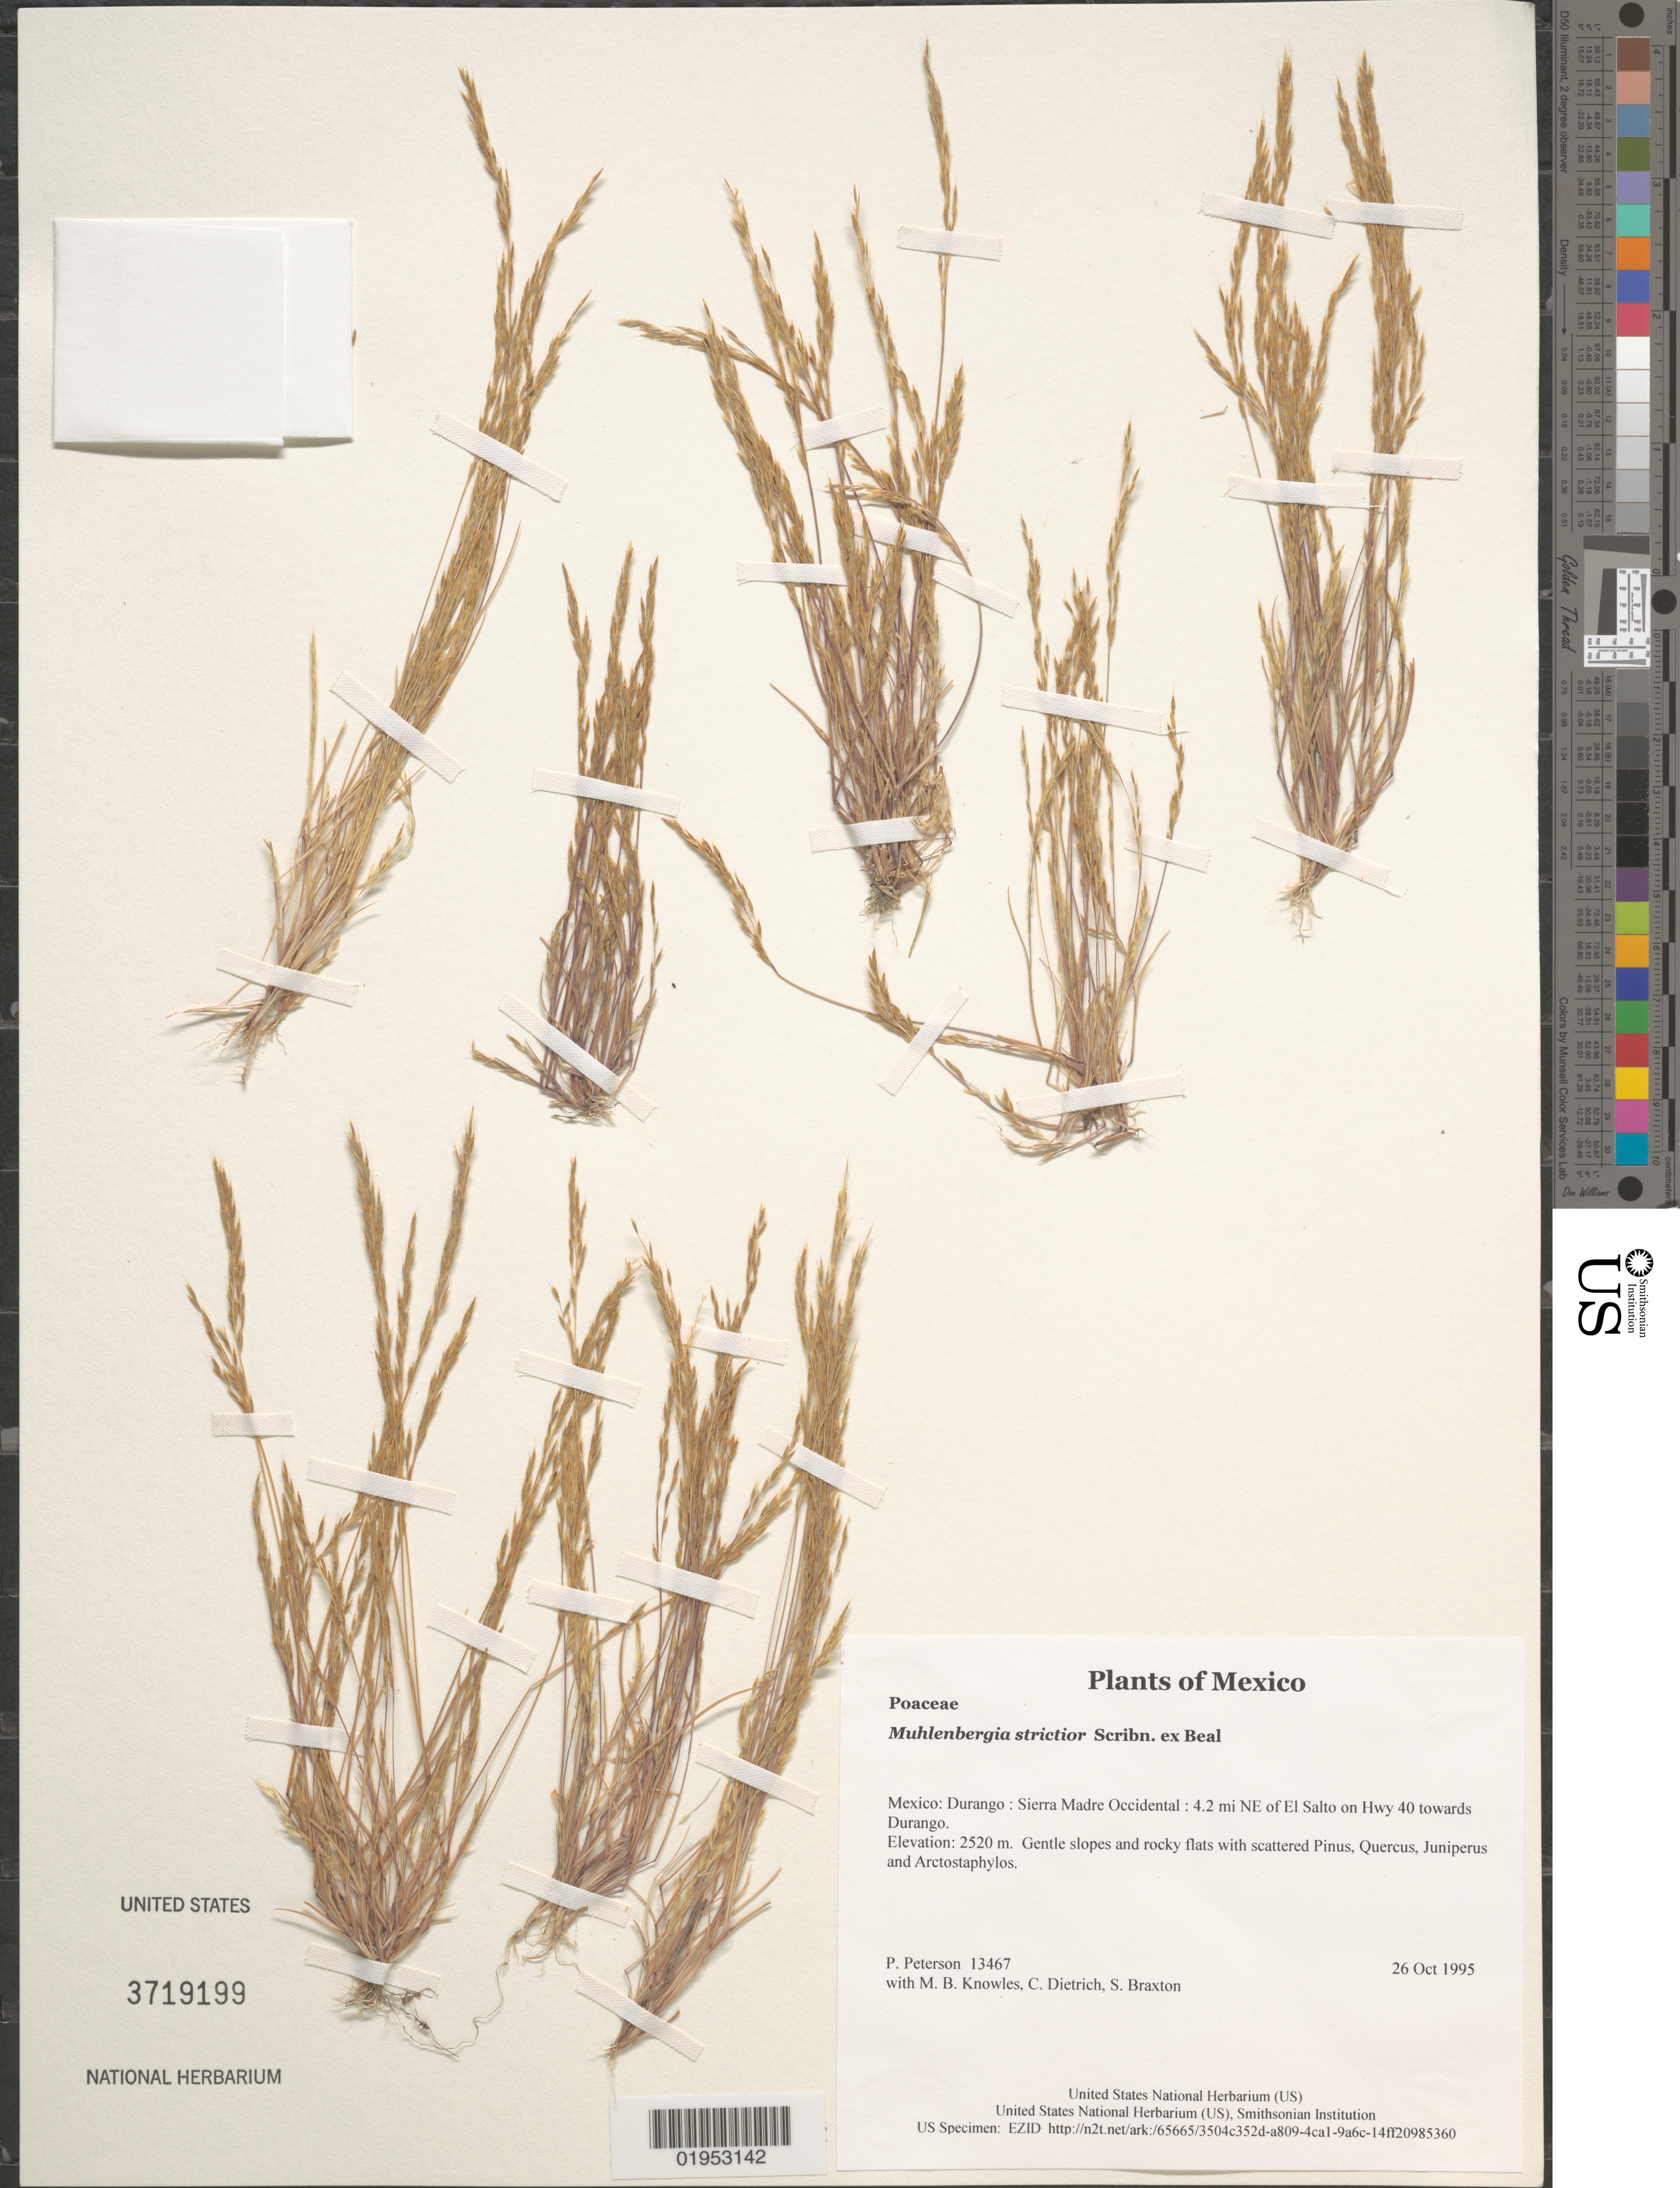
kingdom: Plantae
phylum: Tracheophyta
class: Liliopsida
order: Poales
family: Poaceae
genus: Muhlenbergia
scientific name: Muhlenbergia strictior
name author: Scribn. ex W.J. Beal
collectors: P. M. Peterson, M. B. Knowles, C. Dietrich & S. Braxton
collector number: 13467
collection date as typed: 26 Oct 1995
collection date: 1995-10-26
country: Mexico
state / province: Durango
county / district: Sierra Madre Occidental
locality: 4.2 mi NE of El Salto on Hwy 40 towards Durango.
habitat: Gentle slopes and rocky flats with scattered Pinus, Quercus, Juniperus and Arctostaphylos.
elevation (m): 2520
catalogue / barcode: US 3719199